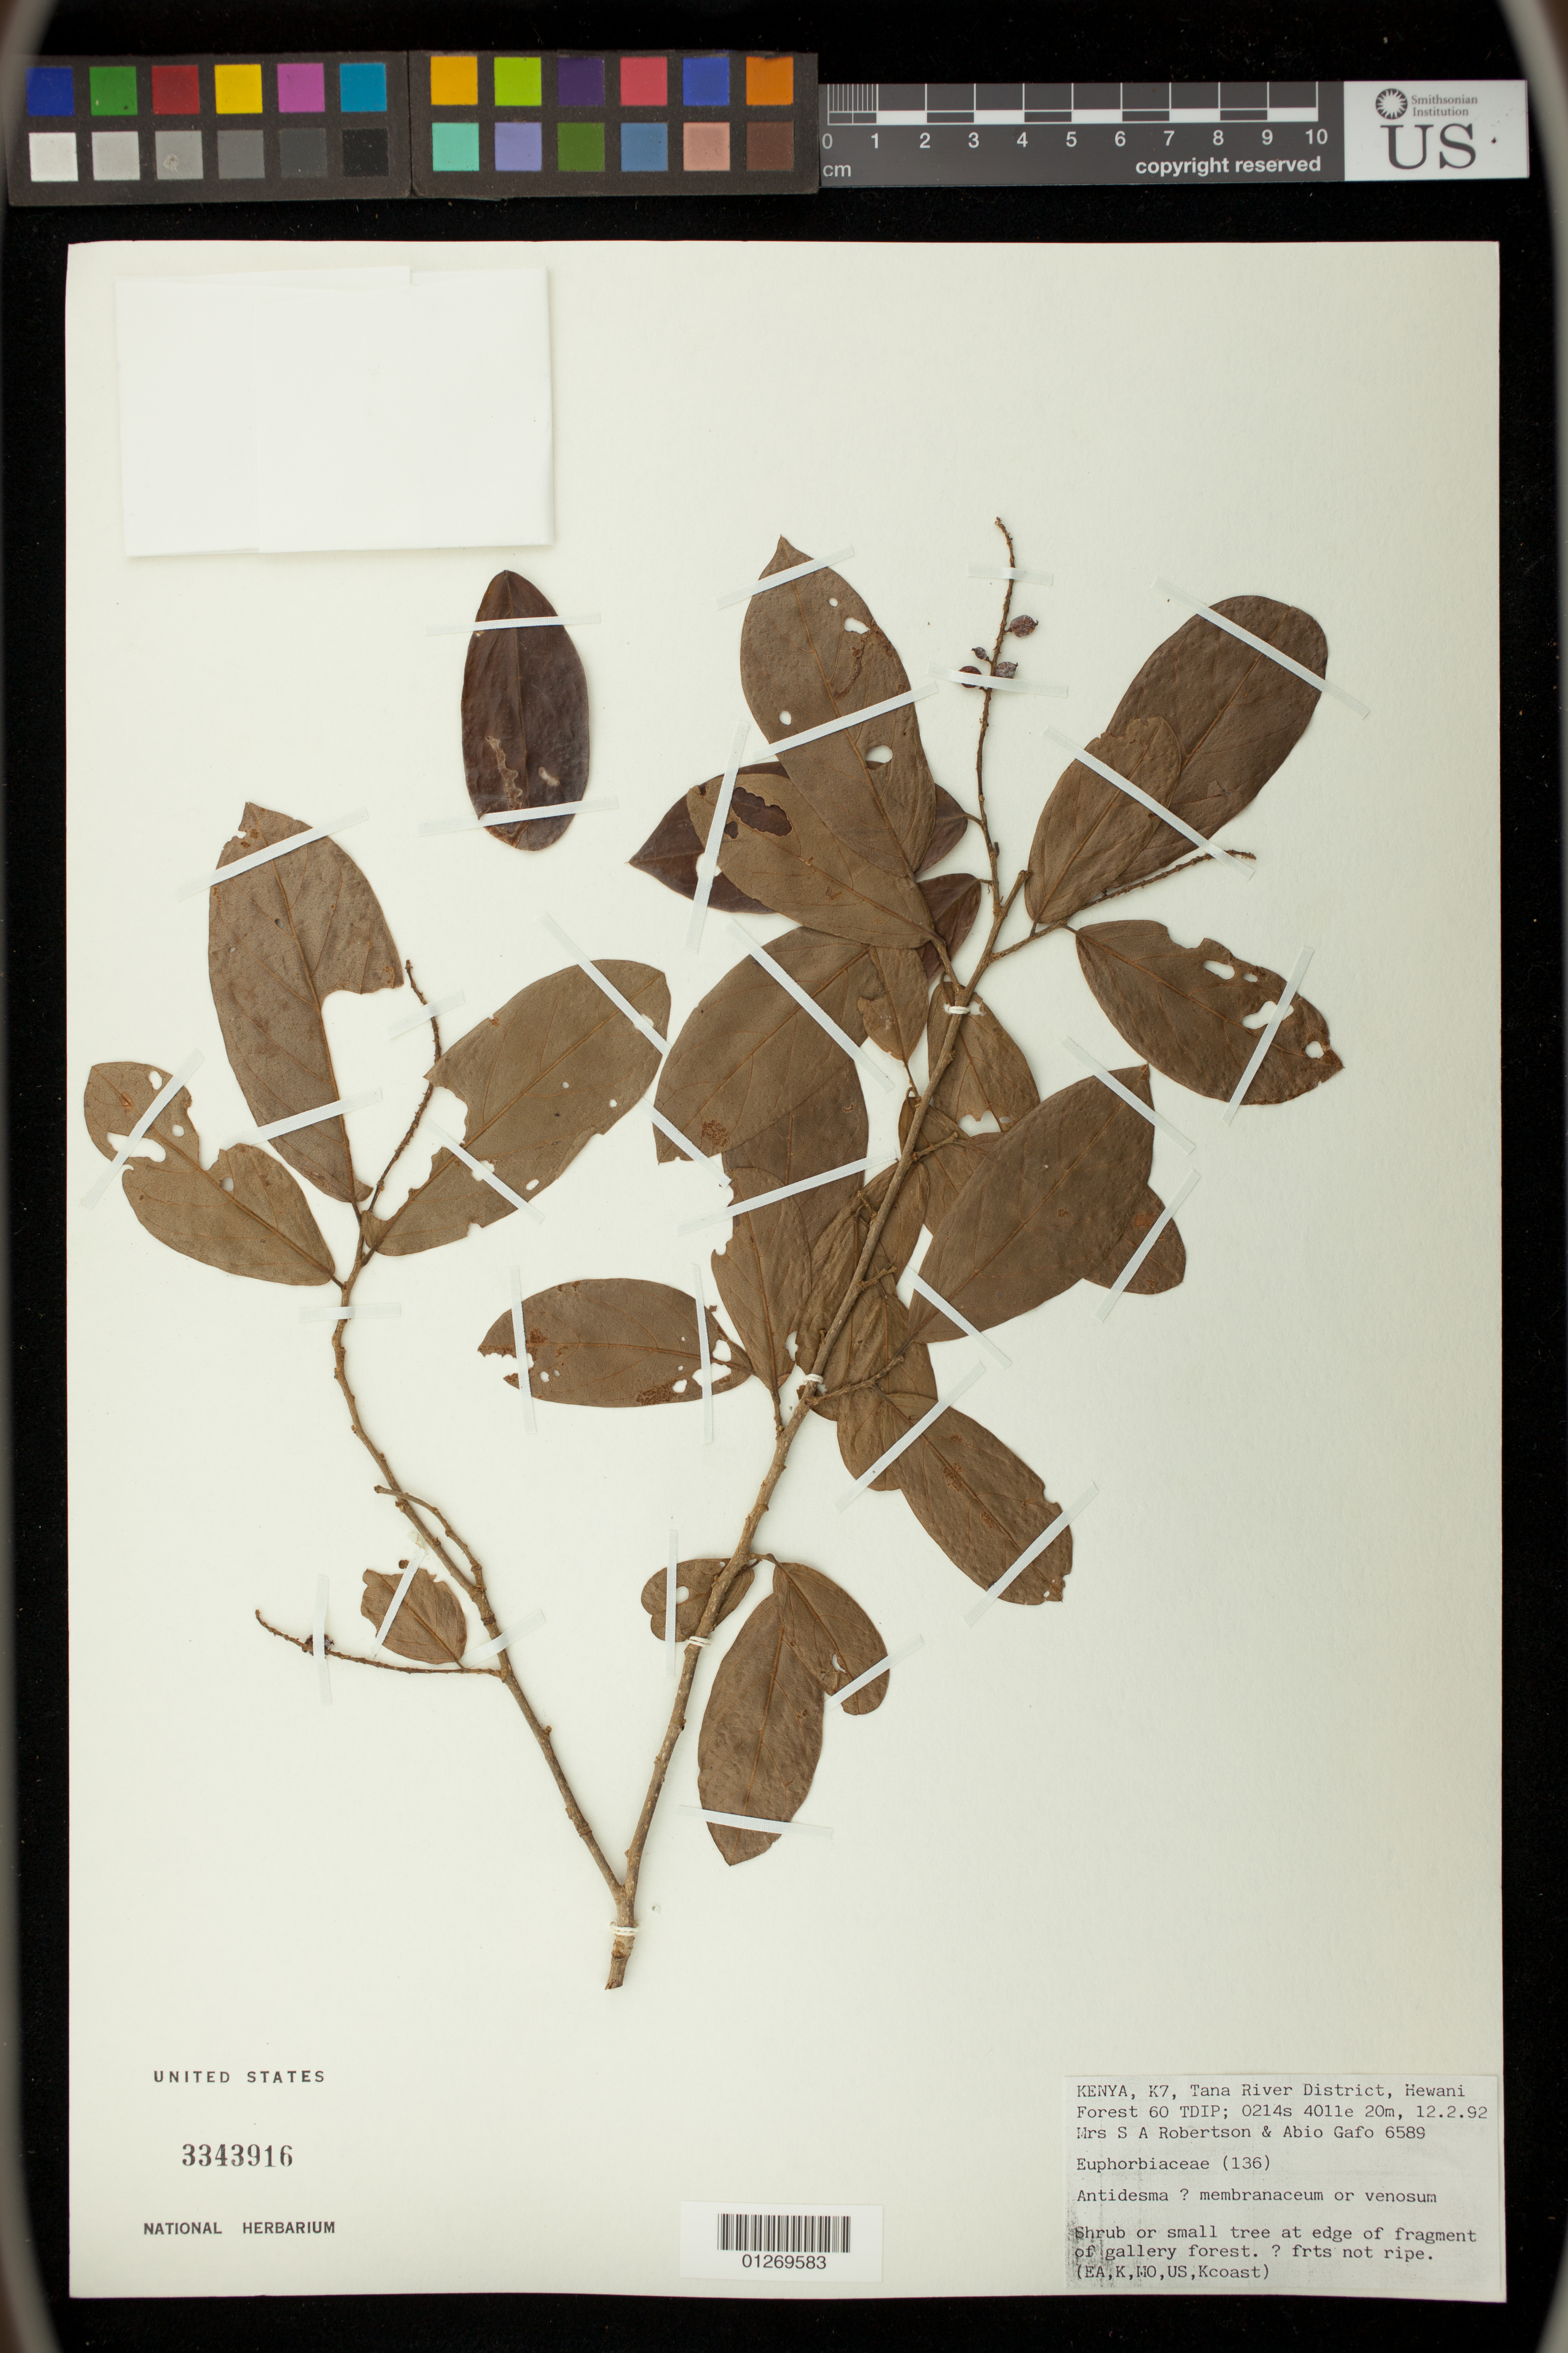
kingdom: Plantae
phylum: Tracheophyta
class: Magnoliopsida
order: Malpighiales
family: Phyllanthaceae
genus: Antidesma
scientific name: Antidesma sp.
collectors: A. Gafo & Mrs. S. A. Robertson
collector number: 6589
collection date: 1992-12-02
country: Kenya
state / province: Tana River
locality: Hewani Forest 60 TDIP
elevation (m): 20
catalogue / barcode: US 3343916